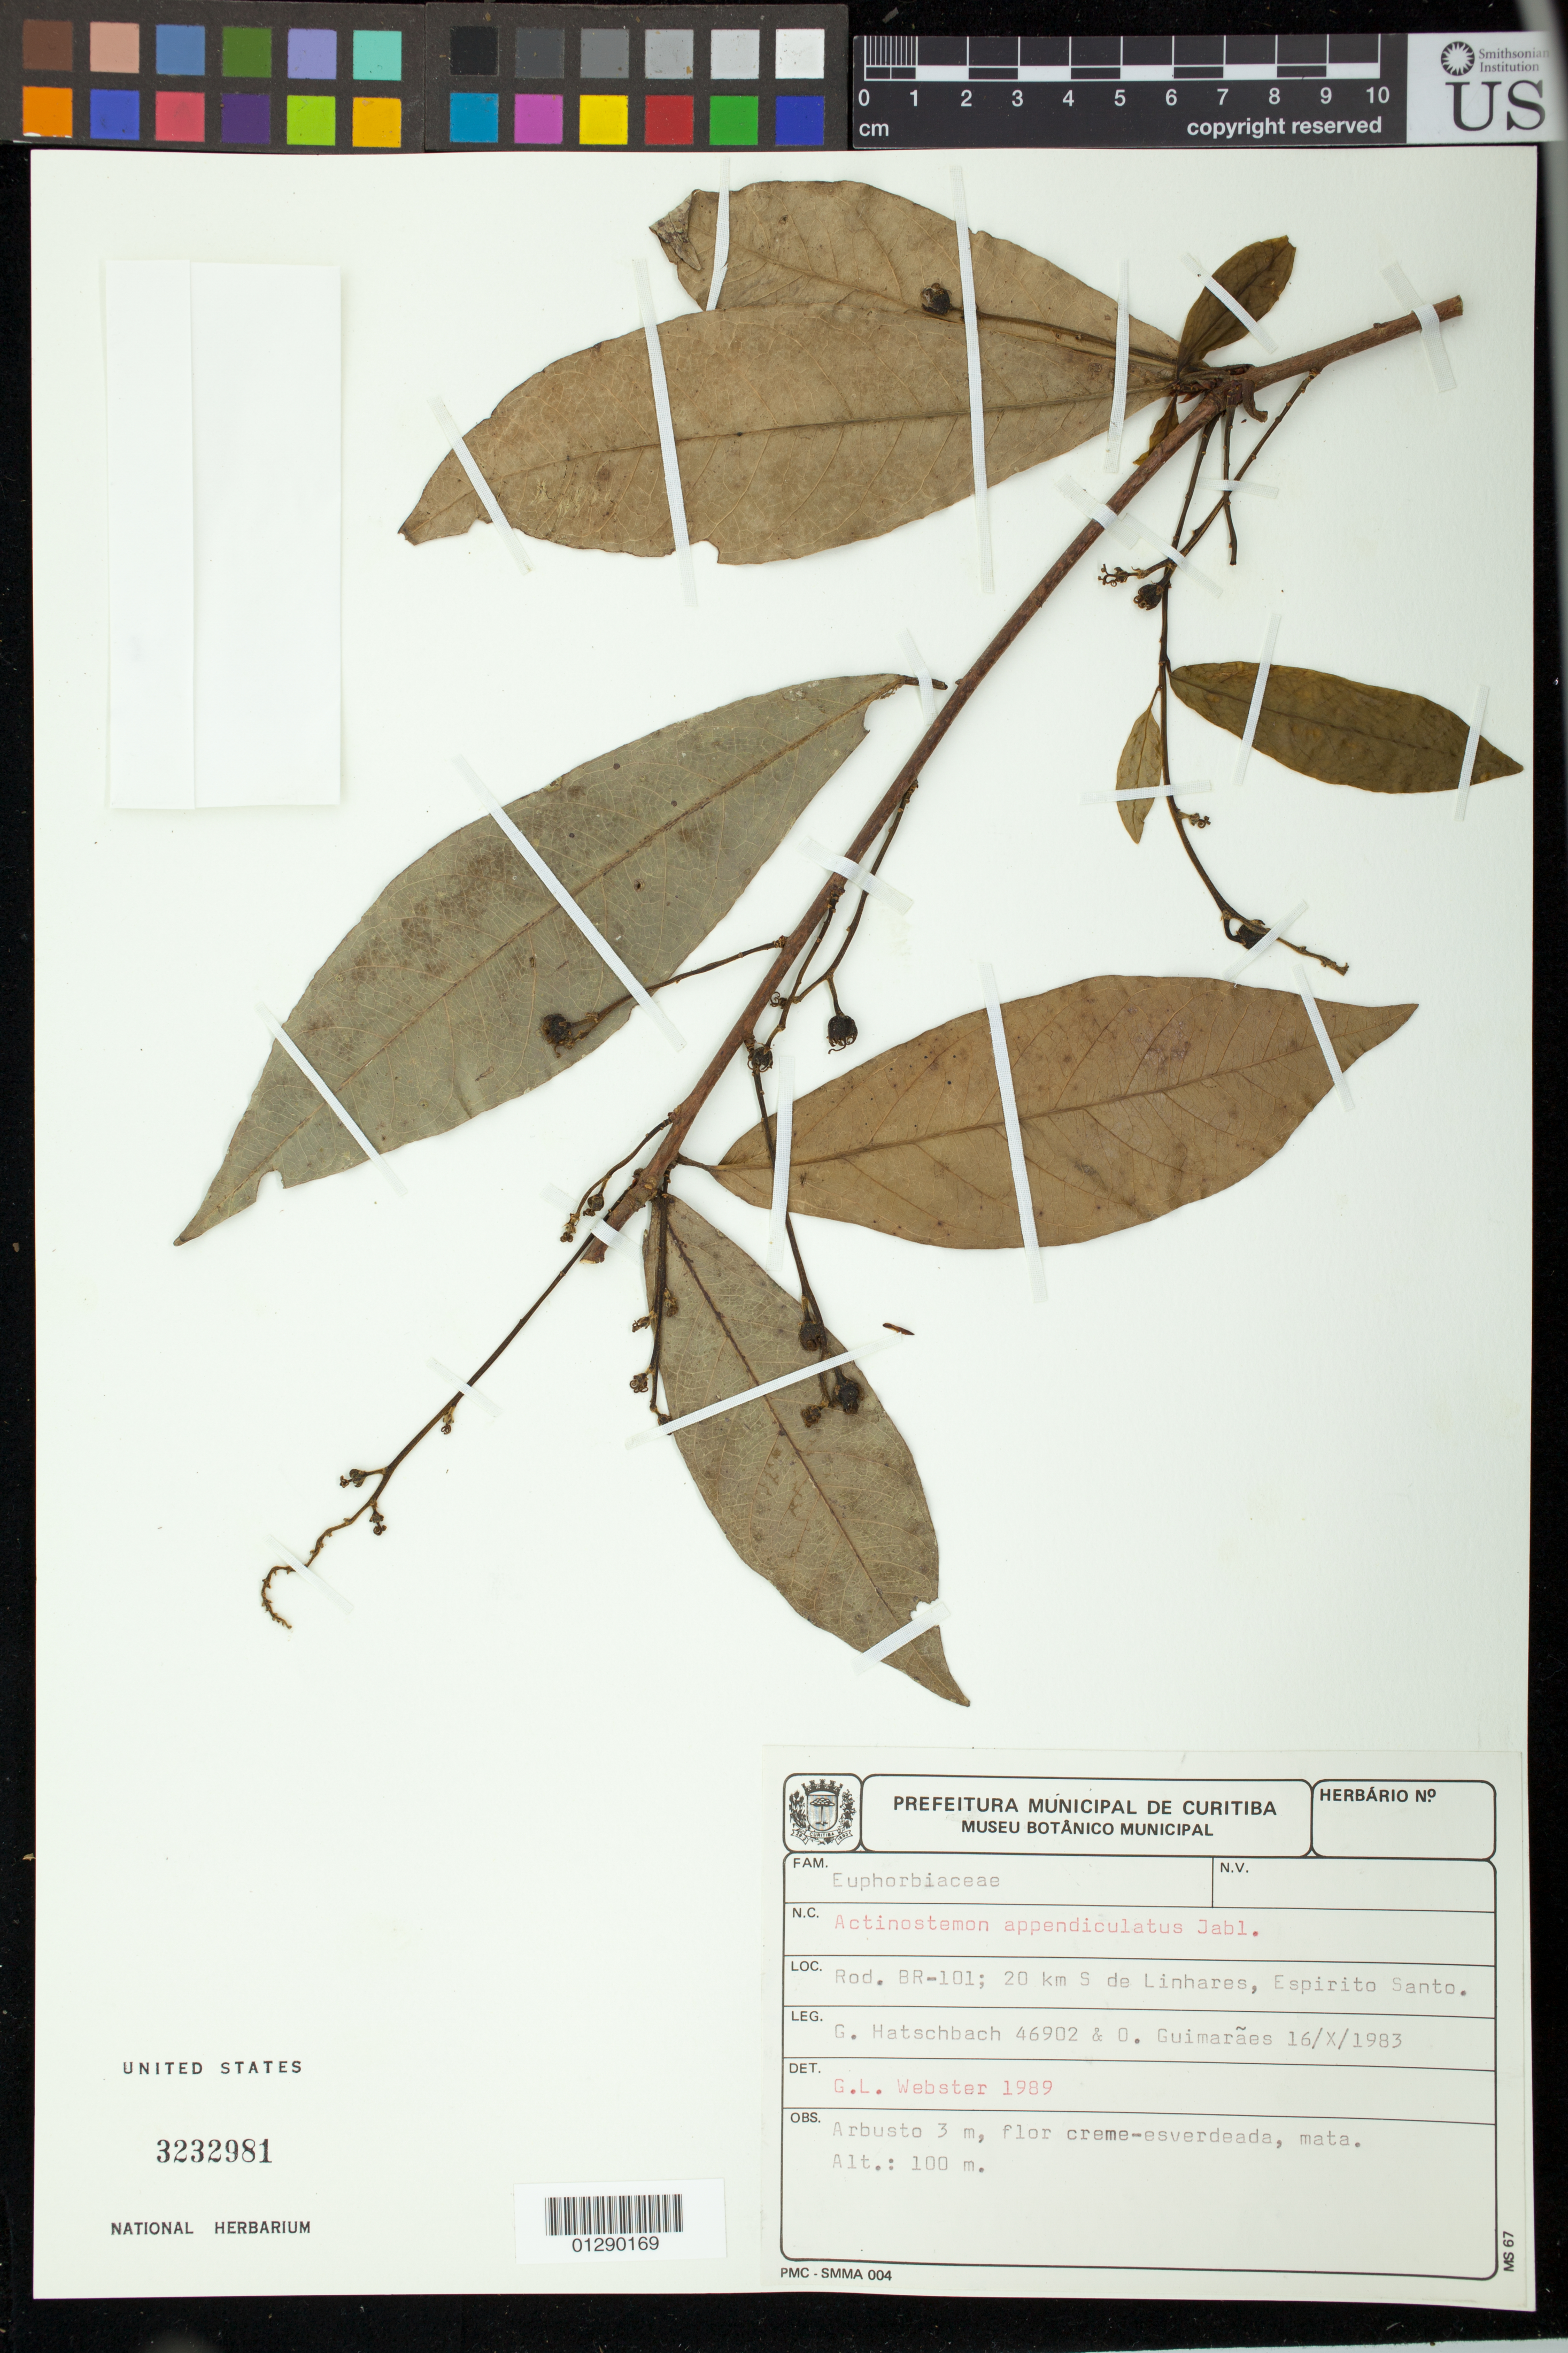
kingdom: Plantae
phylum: Tracheophyta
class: Magnoliopsida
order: Malpighiales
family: Euphorbiaceae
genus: Actinostemon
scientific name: Actinostemon appendiculatus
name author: Jabl.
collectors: G. Hatschbach & O. Guimarães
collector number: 46902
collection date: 1983-10-16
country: Brazil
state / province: Espirito Santo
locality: Rod. BR-101; 20 km S de Linhares, Espirito Santo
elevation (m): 100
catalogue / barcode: US 3232981